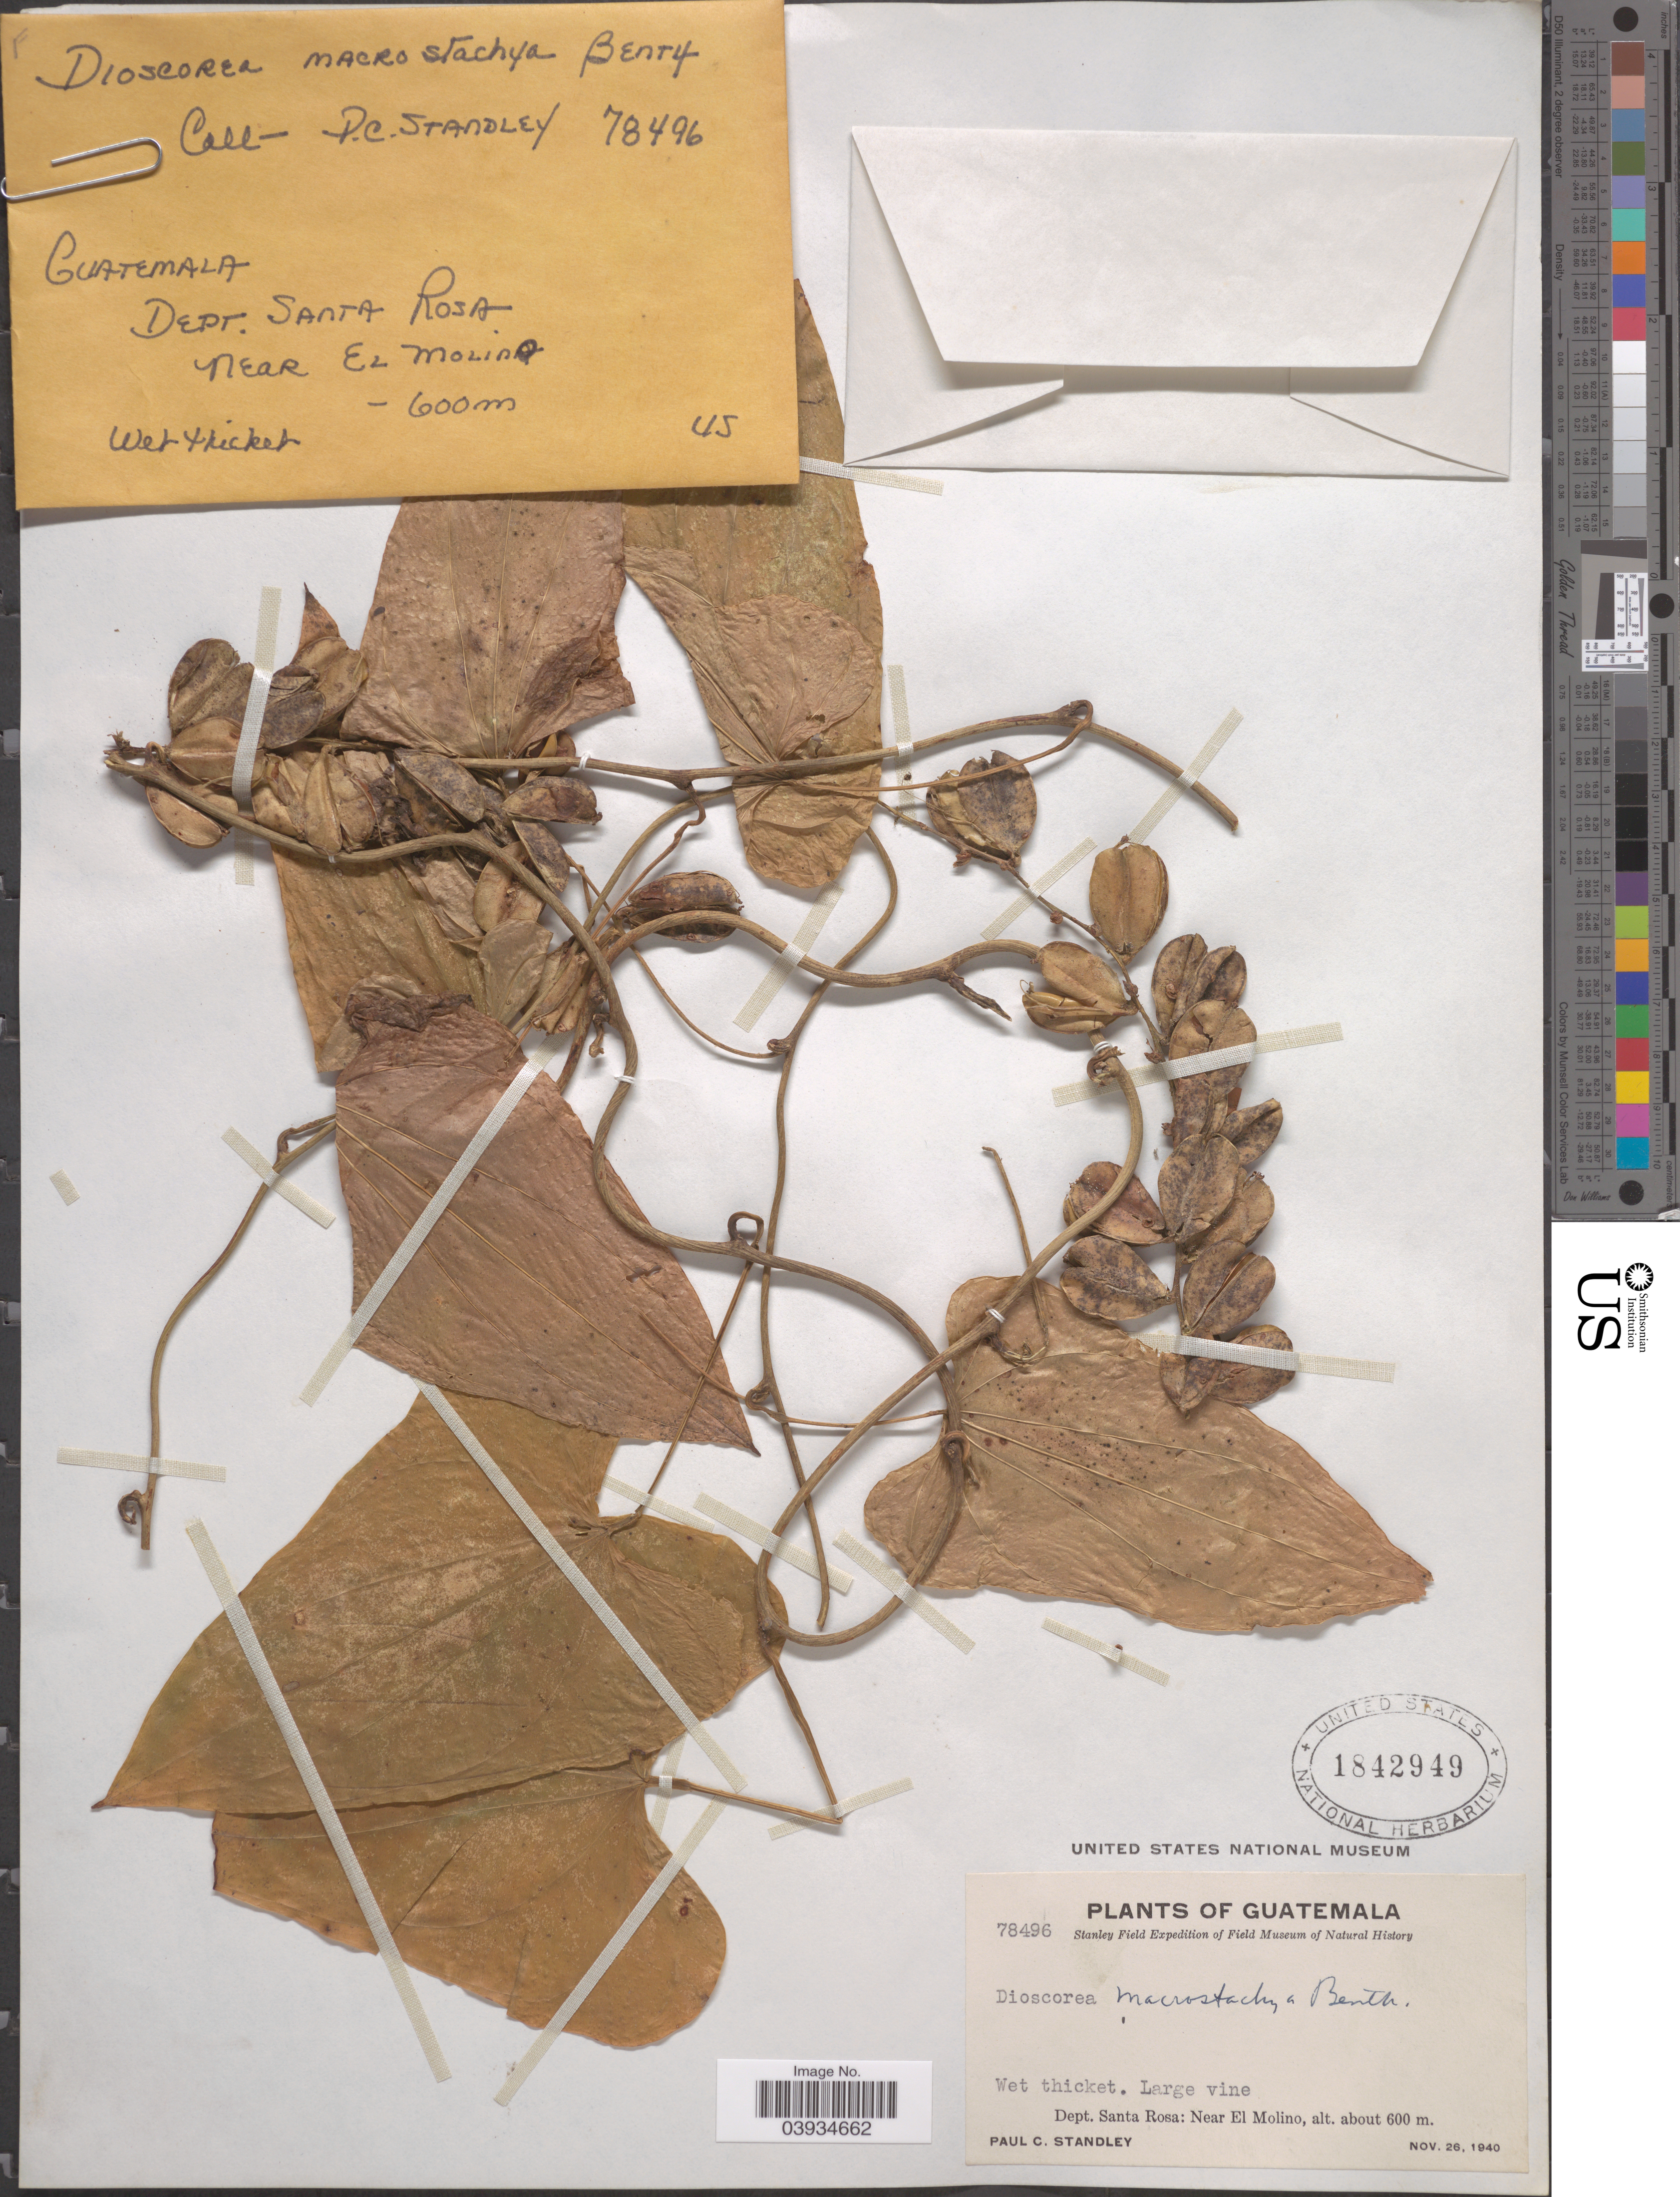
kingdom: Plantae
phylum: Tracheophyta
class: Liliopsida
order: Dioscoreales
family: Dioscoreaceae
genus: Dioscorea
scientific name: Dioscorea mexicana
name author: Scheidw.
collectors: P. C. Standley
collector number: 78496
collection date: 1940-11-26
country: Guatemala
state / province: Santa Rosa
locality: Dept. Santa Rosa: Near El Molino.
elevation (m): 600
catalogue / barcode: US 1842949